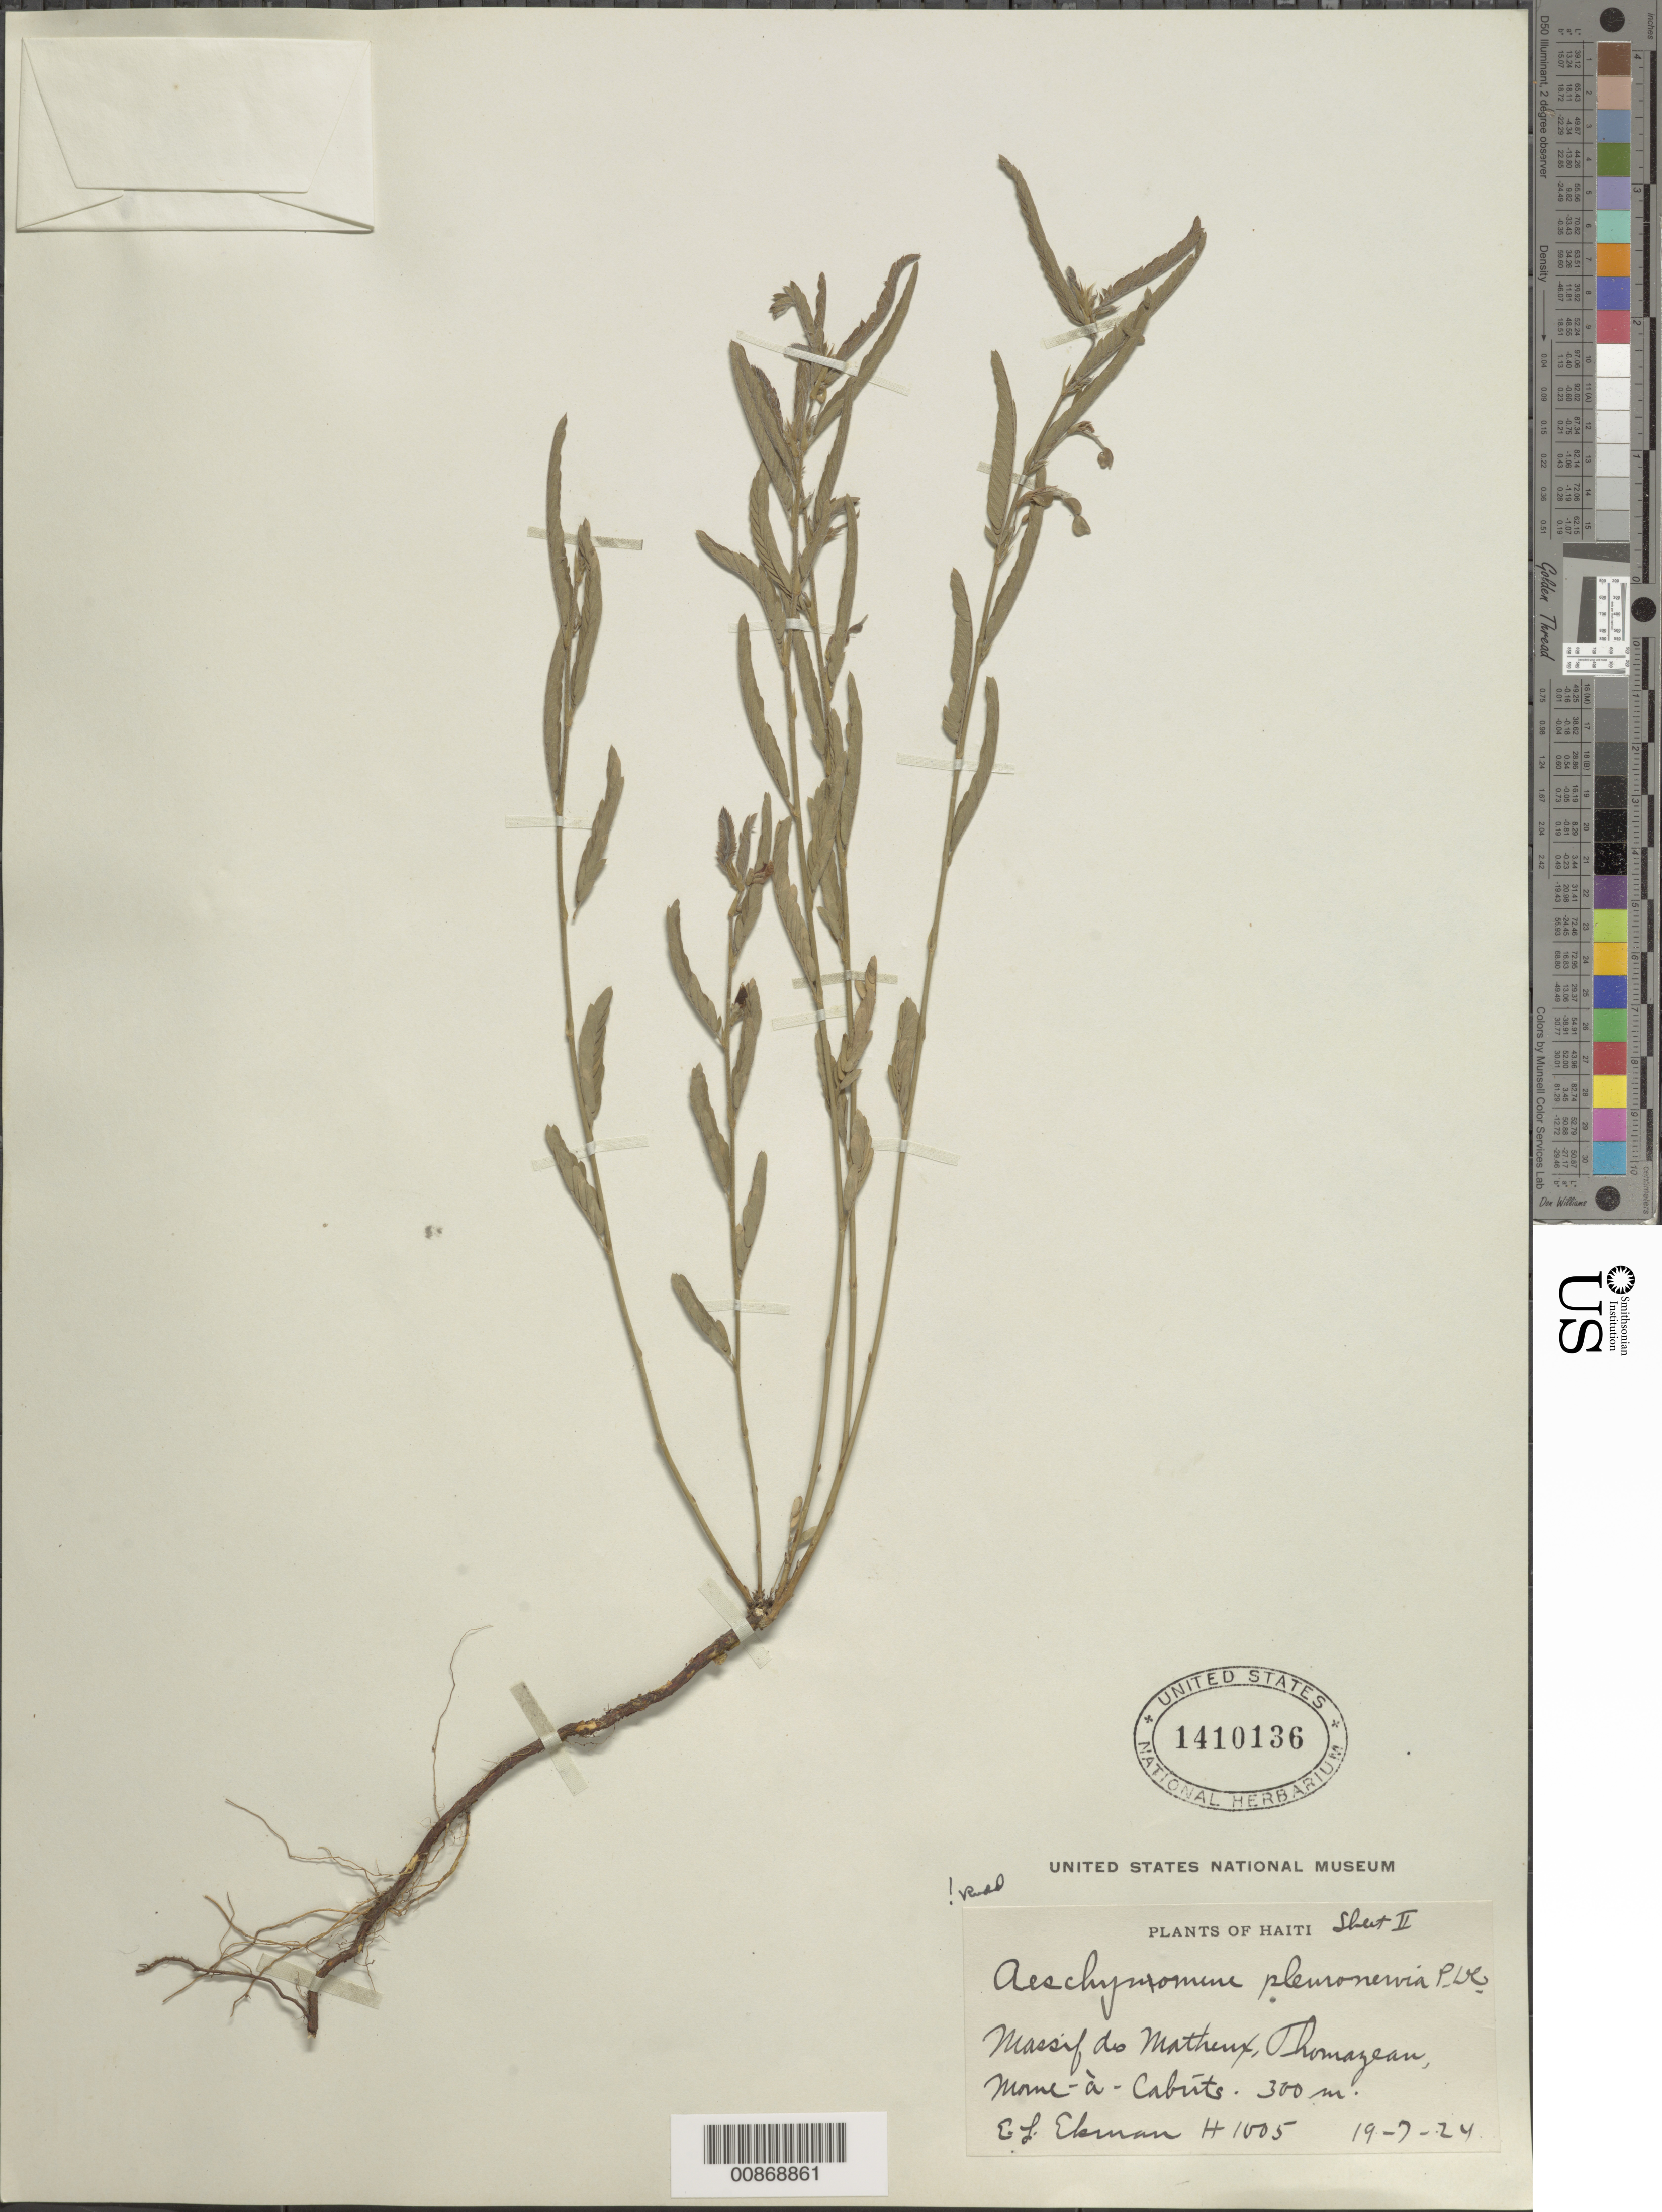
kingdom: Plantae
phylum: Tracheophyta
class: Magnoliopsida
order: Fabales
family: Fabaceae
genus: Aeschynomene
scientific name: Aeschynomene pleuronervia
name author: DC.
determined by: Rudd, V. E.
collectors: E. L. Ekman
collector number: H 1005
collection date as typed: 19 Jul 1924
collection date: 1924-07-19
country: Haiti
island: Hispaniola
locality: Massif des Matheux, Thomazeau, Morne à Cabrits.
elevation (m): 300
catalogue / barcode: US 1410136